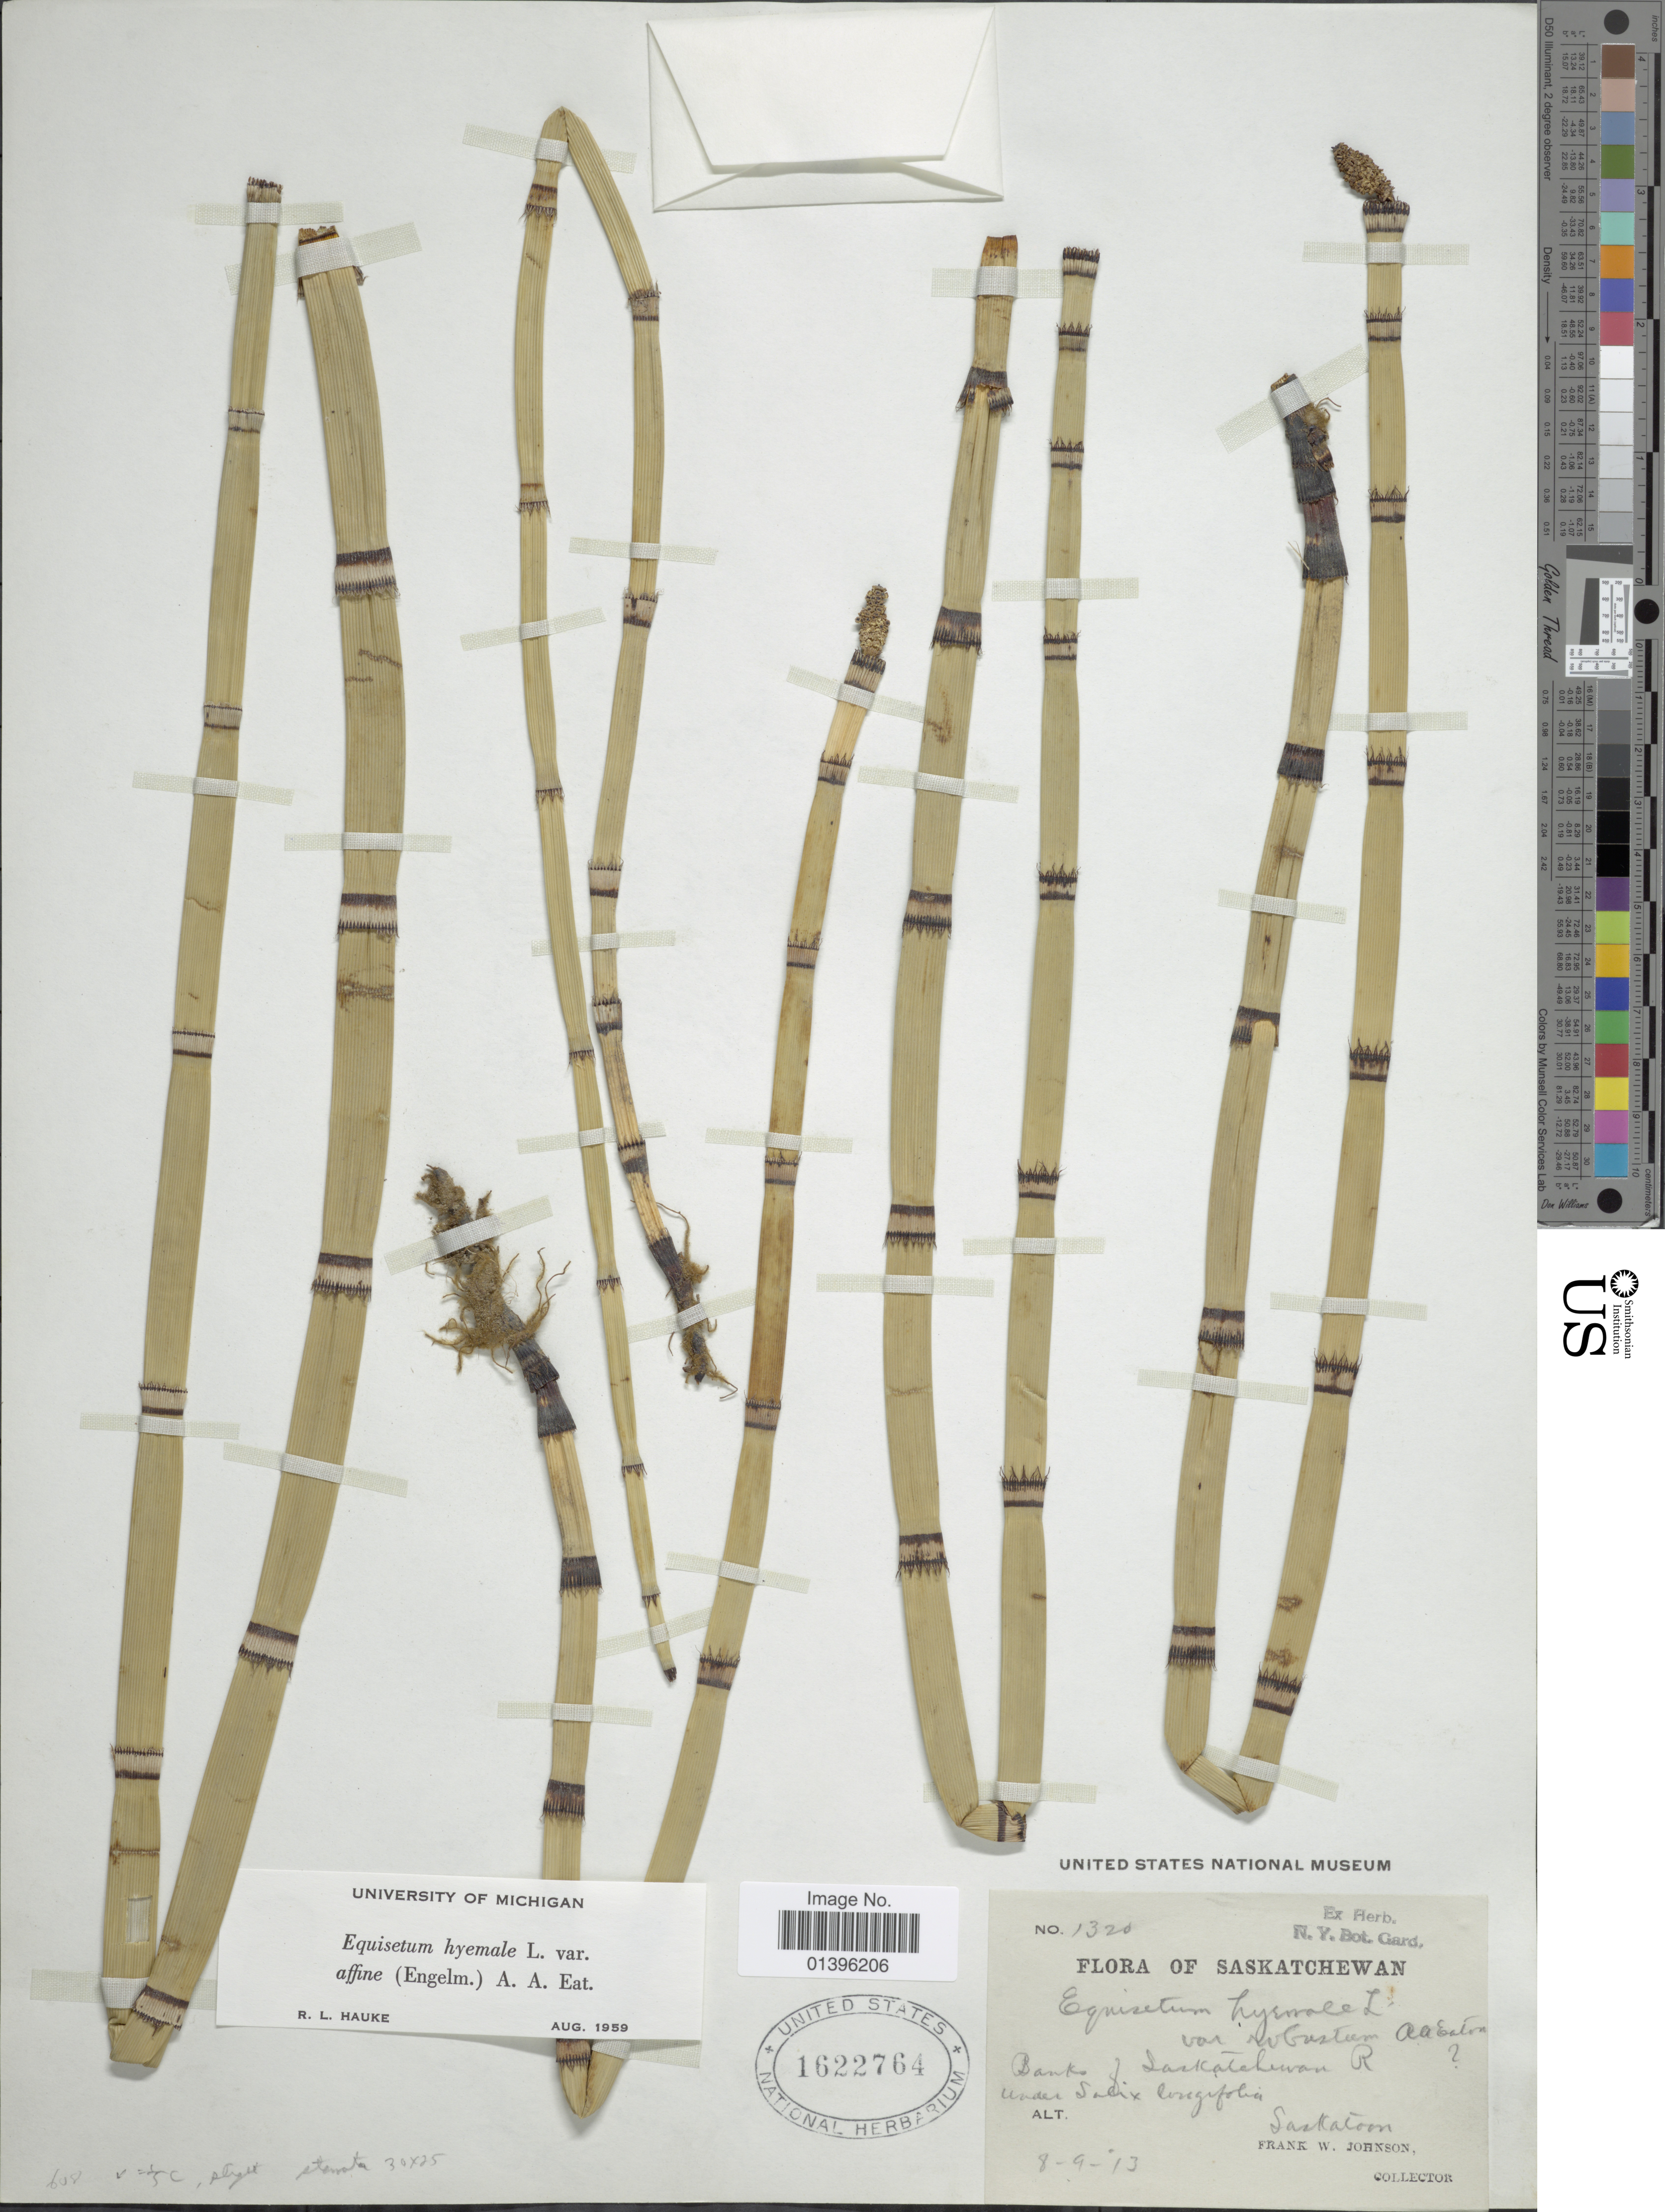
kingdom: Plantae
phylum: Tracheophyta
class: Polypodiopsida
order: Equisetales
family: Equisetaceae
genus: Equisetum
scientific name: Equisetum hyemale var. affine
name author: (Engelm.) A.A. Eaton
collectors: F. W. Johnson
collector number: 1320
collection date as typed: Transcribed d/m/y: 8/9/13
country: Canada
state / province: Saskatchewan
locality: Banks of Saskatchewan. Saskatoon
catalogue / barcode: US 1622764